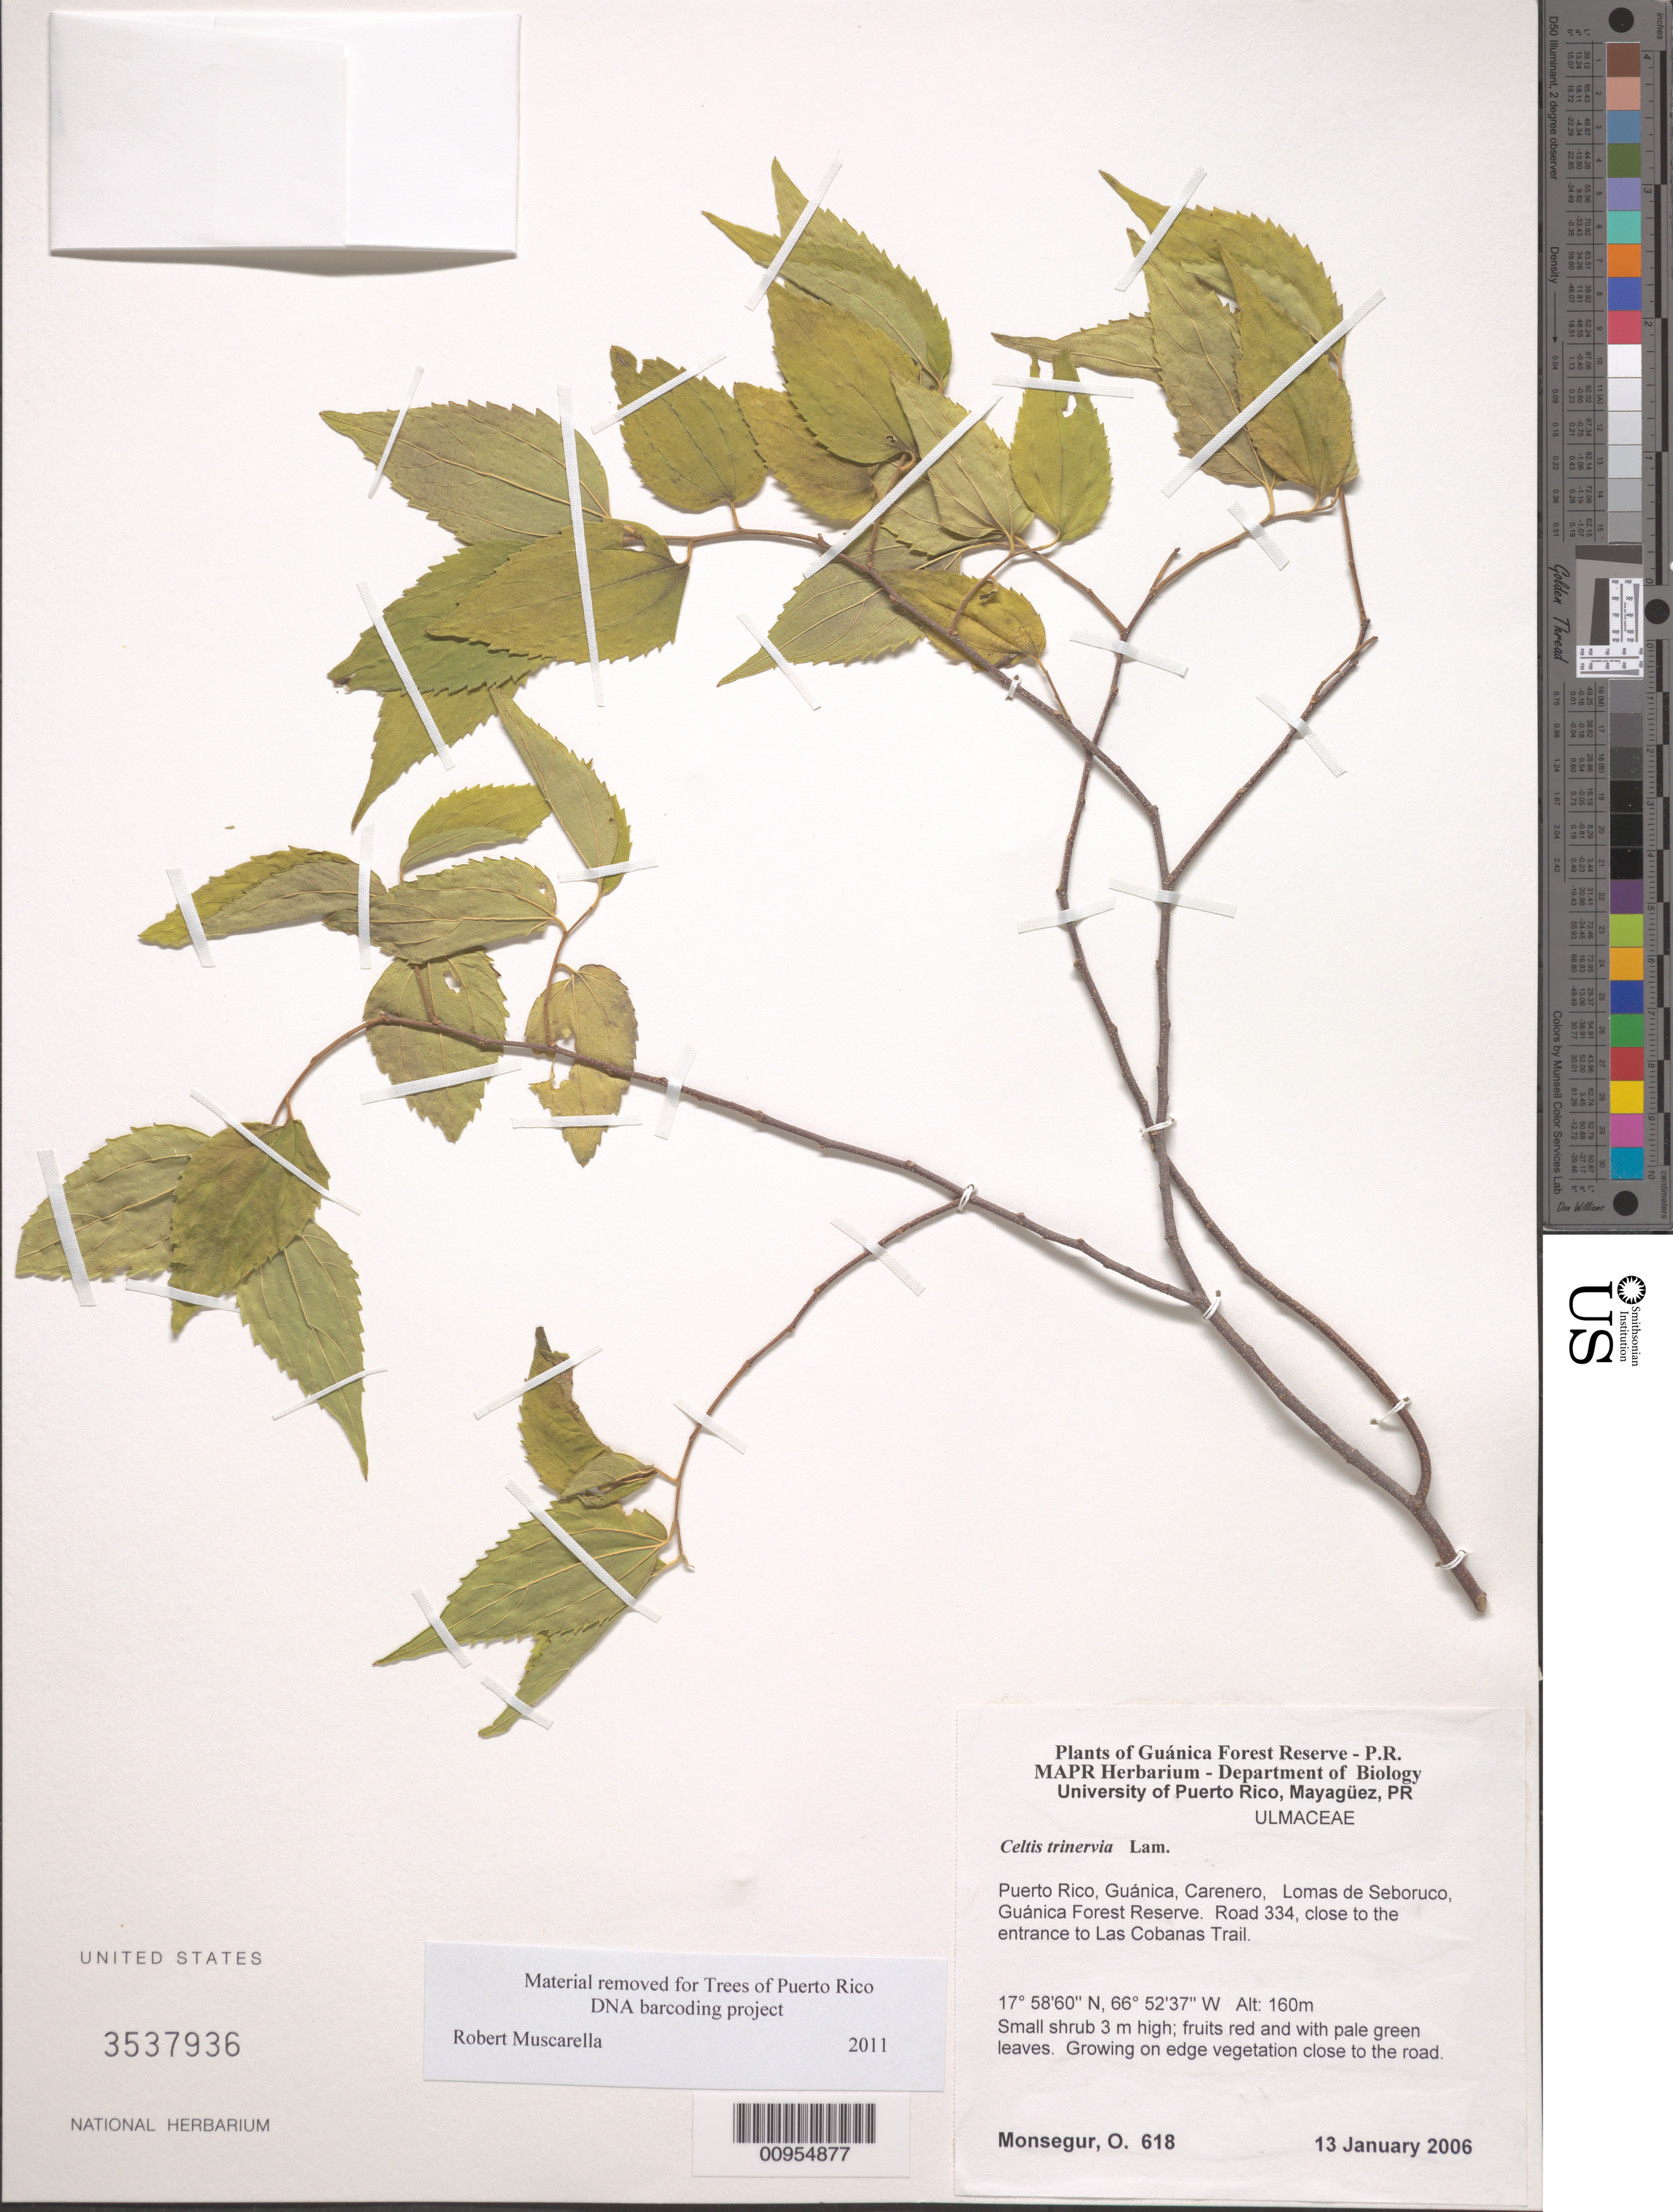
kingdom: Plantae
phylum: Tracheophyta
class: Magnoliopsida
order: Rosales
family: Cannabaceae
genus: Celtis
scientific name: Celtis trinervia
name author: Lam.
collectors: O. Monsegur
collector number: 618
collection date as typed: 13 Jan 2006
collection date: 2006-01-13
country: Puerto Rico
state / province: Guánica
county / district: Carenero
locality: Guánica Forest Reserve. Lomas de Seboruco, Road 334, close to the entrance to Las Cobanas Trail.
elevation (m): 160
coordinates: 17.58598, 66.52374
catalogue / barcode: US 3537936